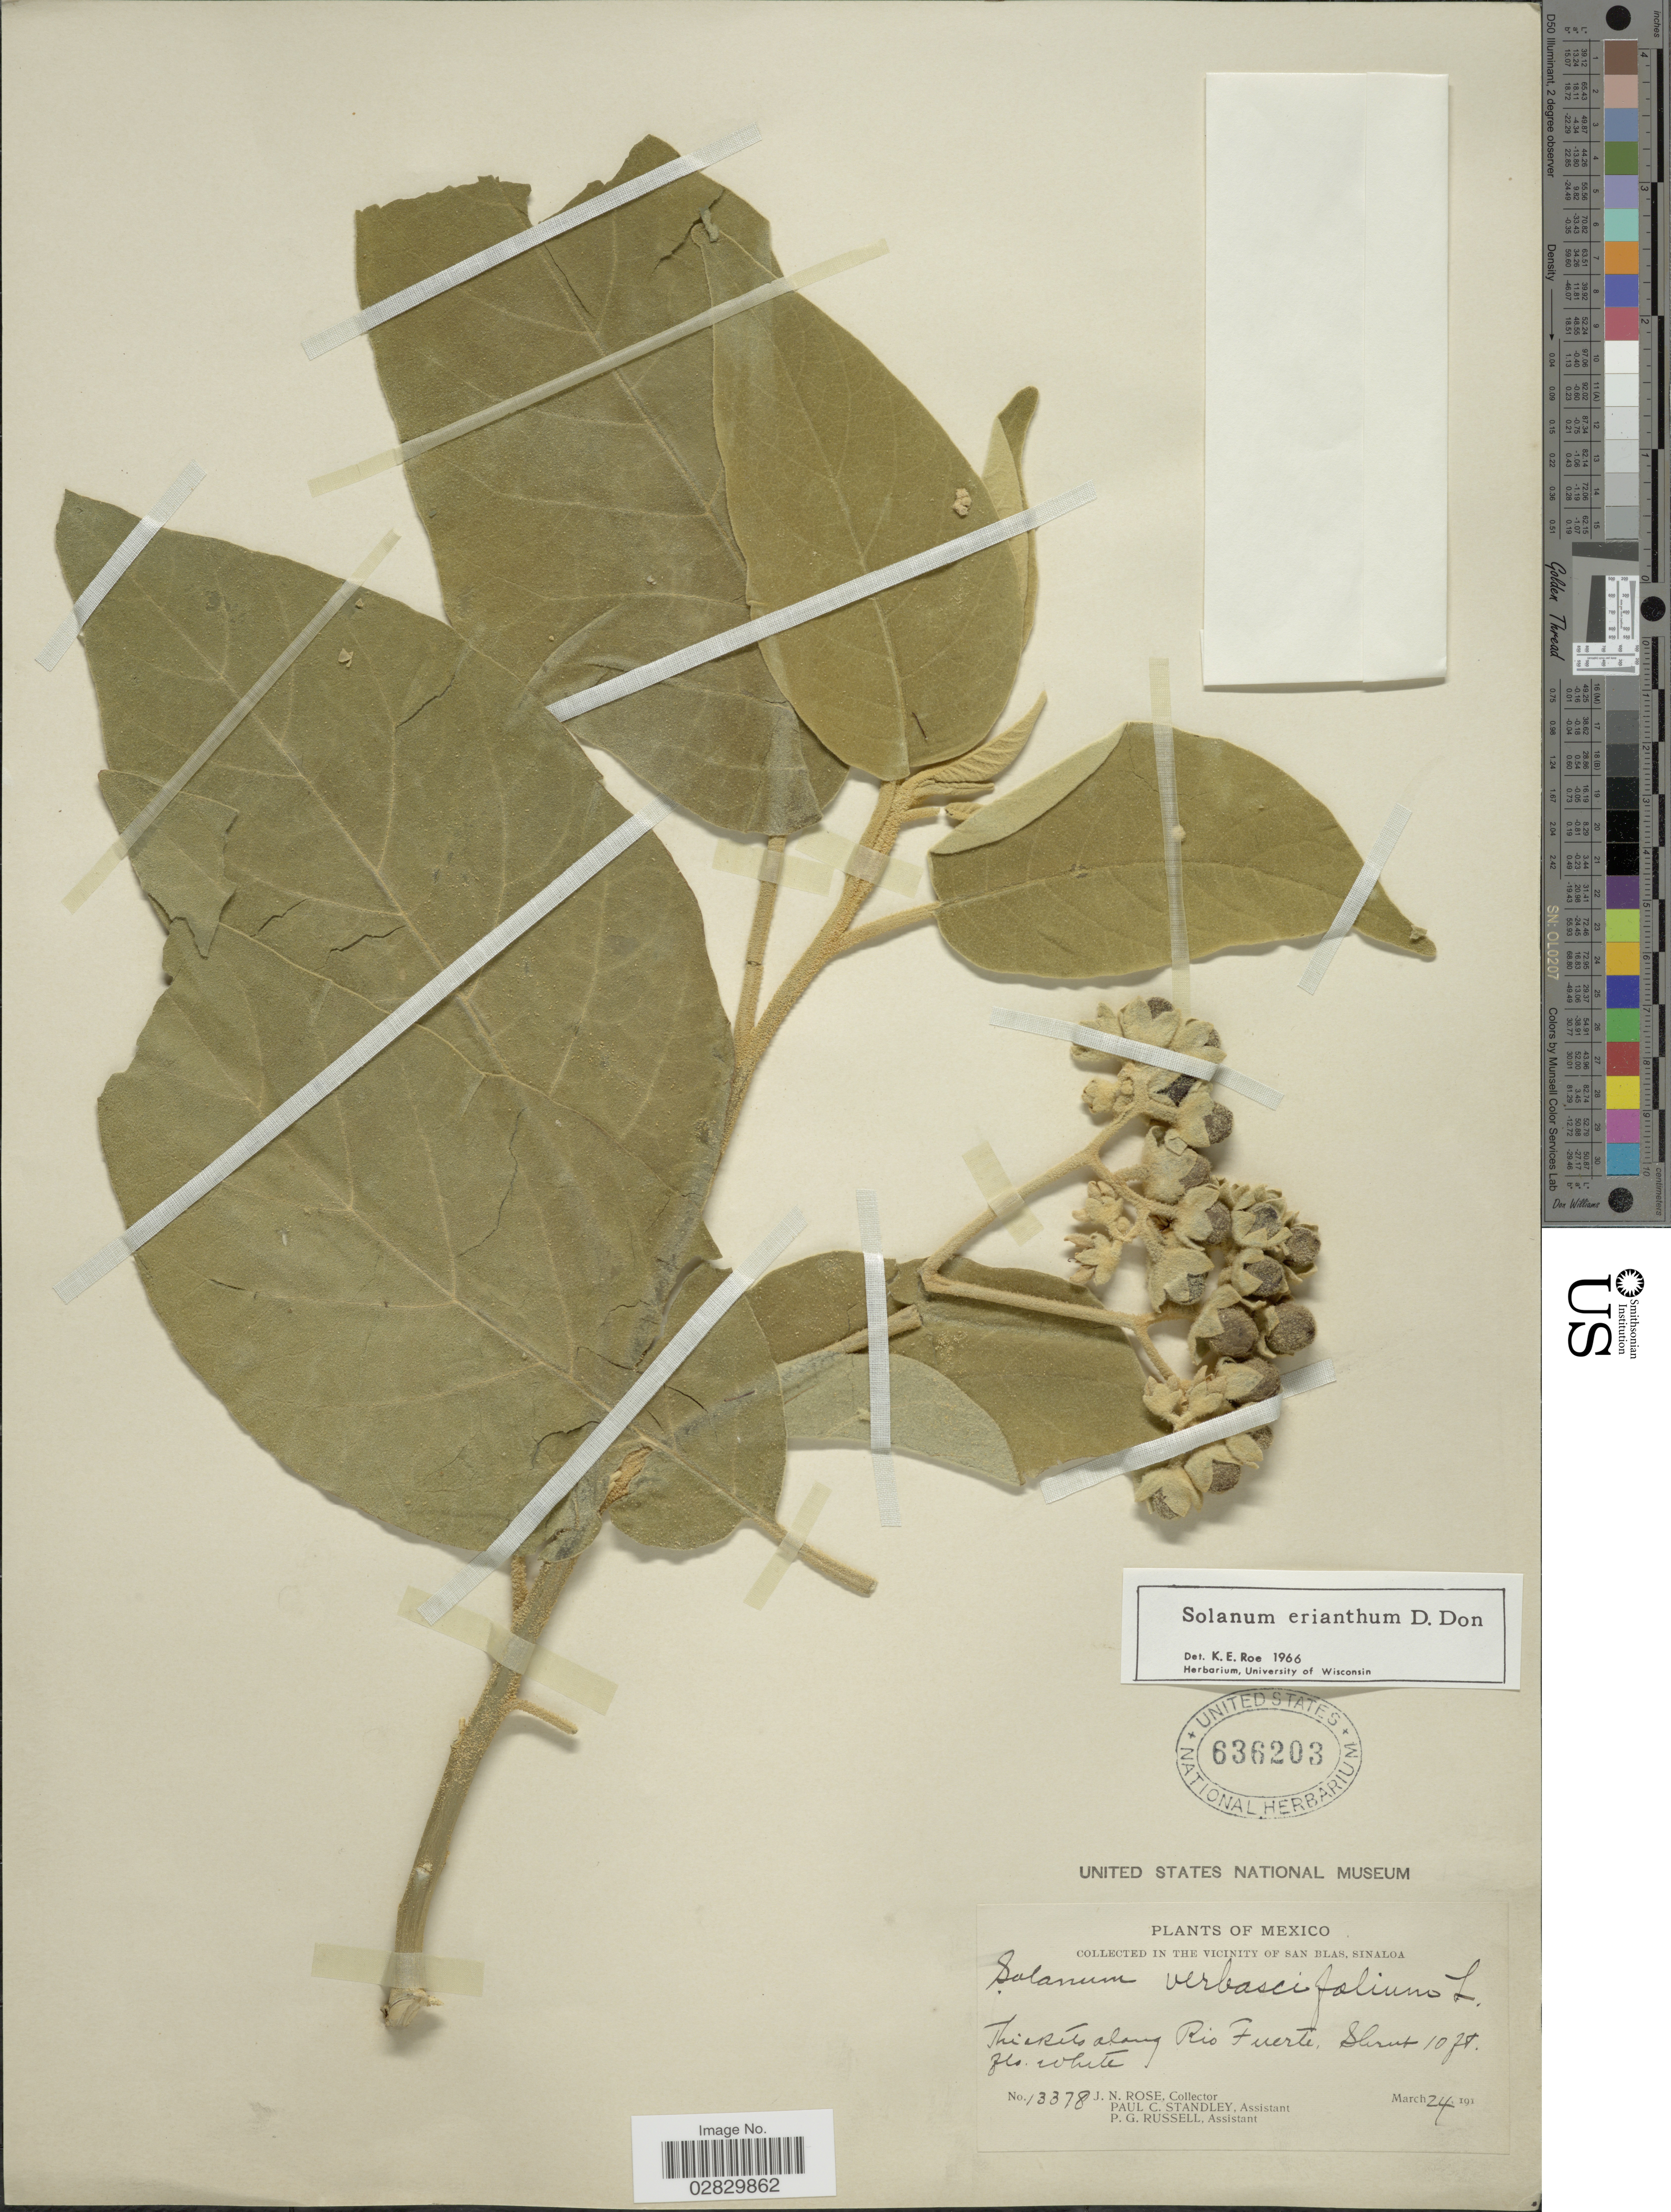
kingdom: Plantae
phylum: Tracheophyta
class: Magnoliopsida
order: Solanales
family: Solanaceae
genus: Solanum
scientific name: Solanum erianthum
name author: D. Don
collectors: J. N. Rose, P. C. Standley & P. G. Russell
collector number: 13378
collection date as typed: March 24, 191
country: Mexico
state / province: Sinaloa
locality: Vicinity of San Blas, along Rio Fuerte.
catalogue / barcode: US 636203